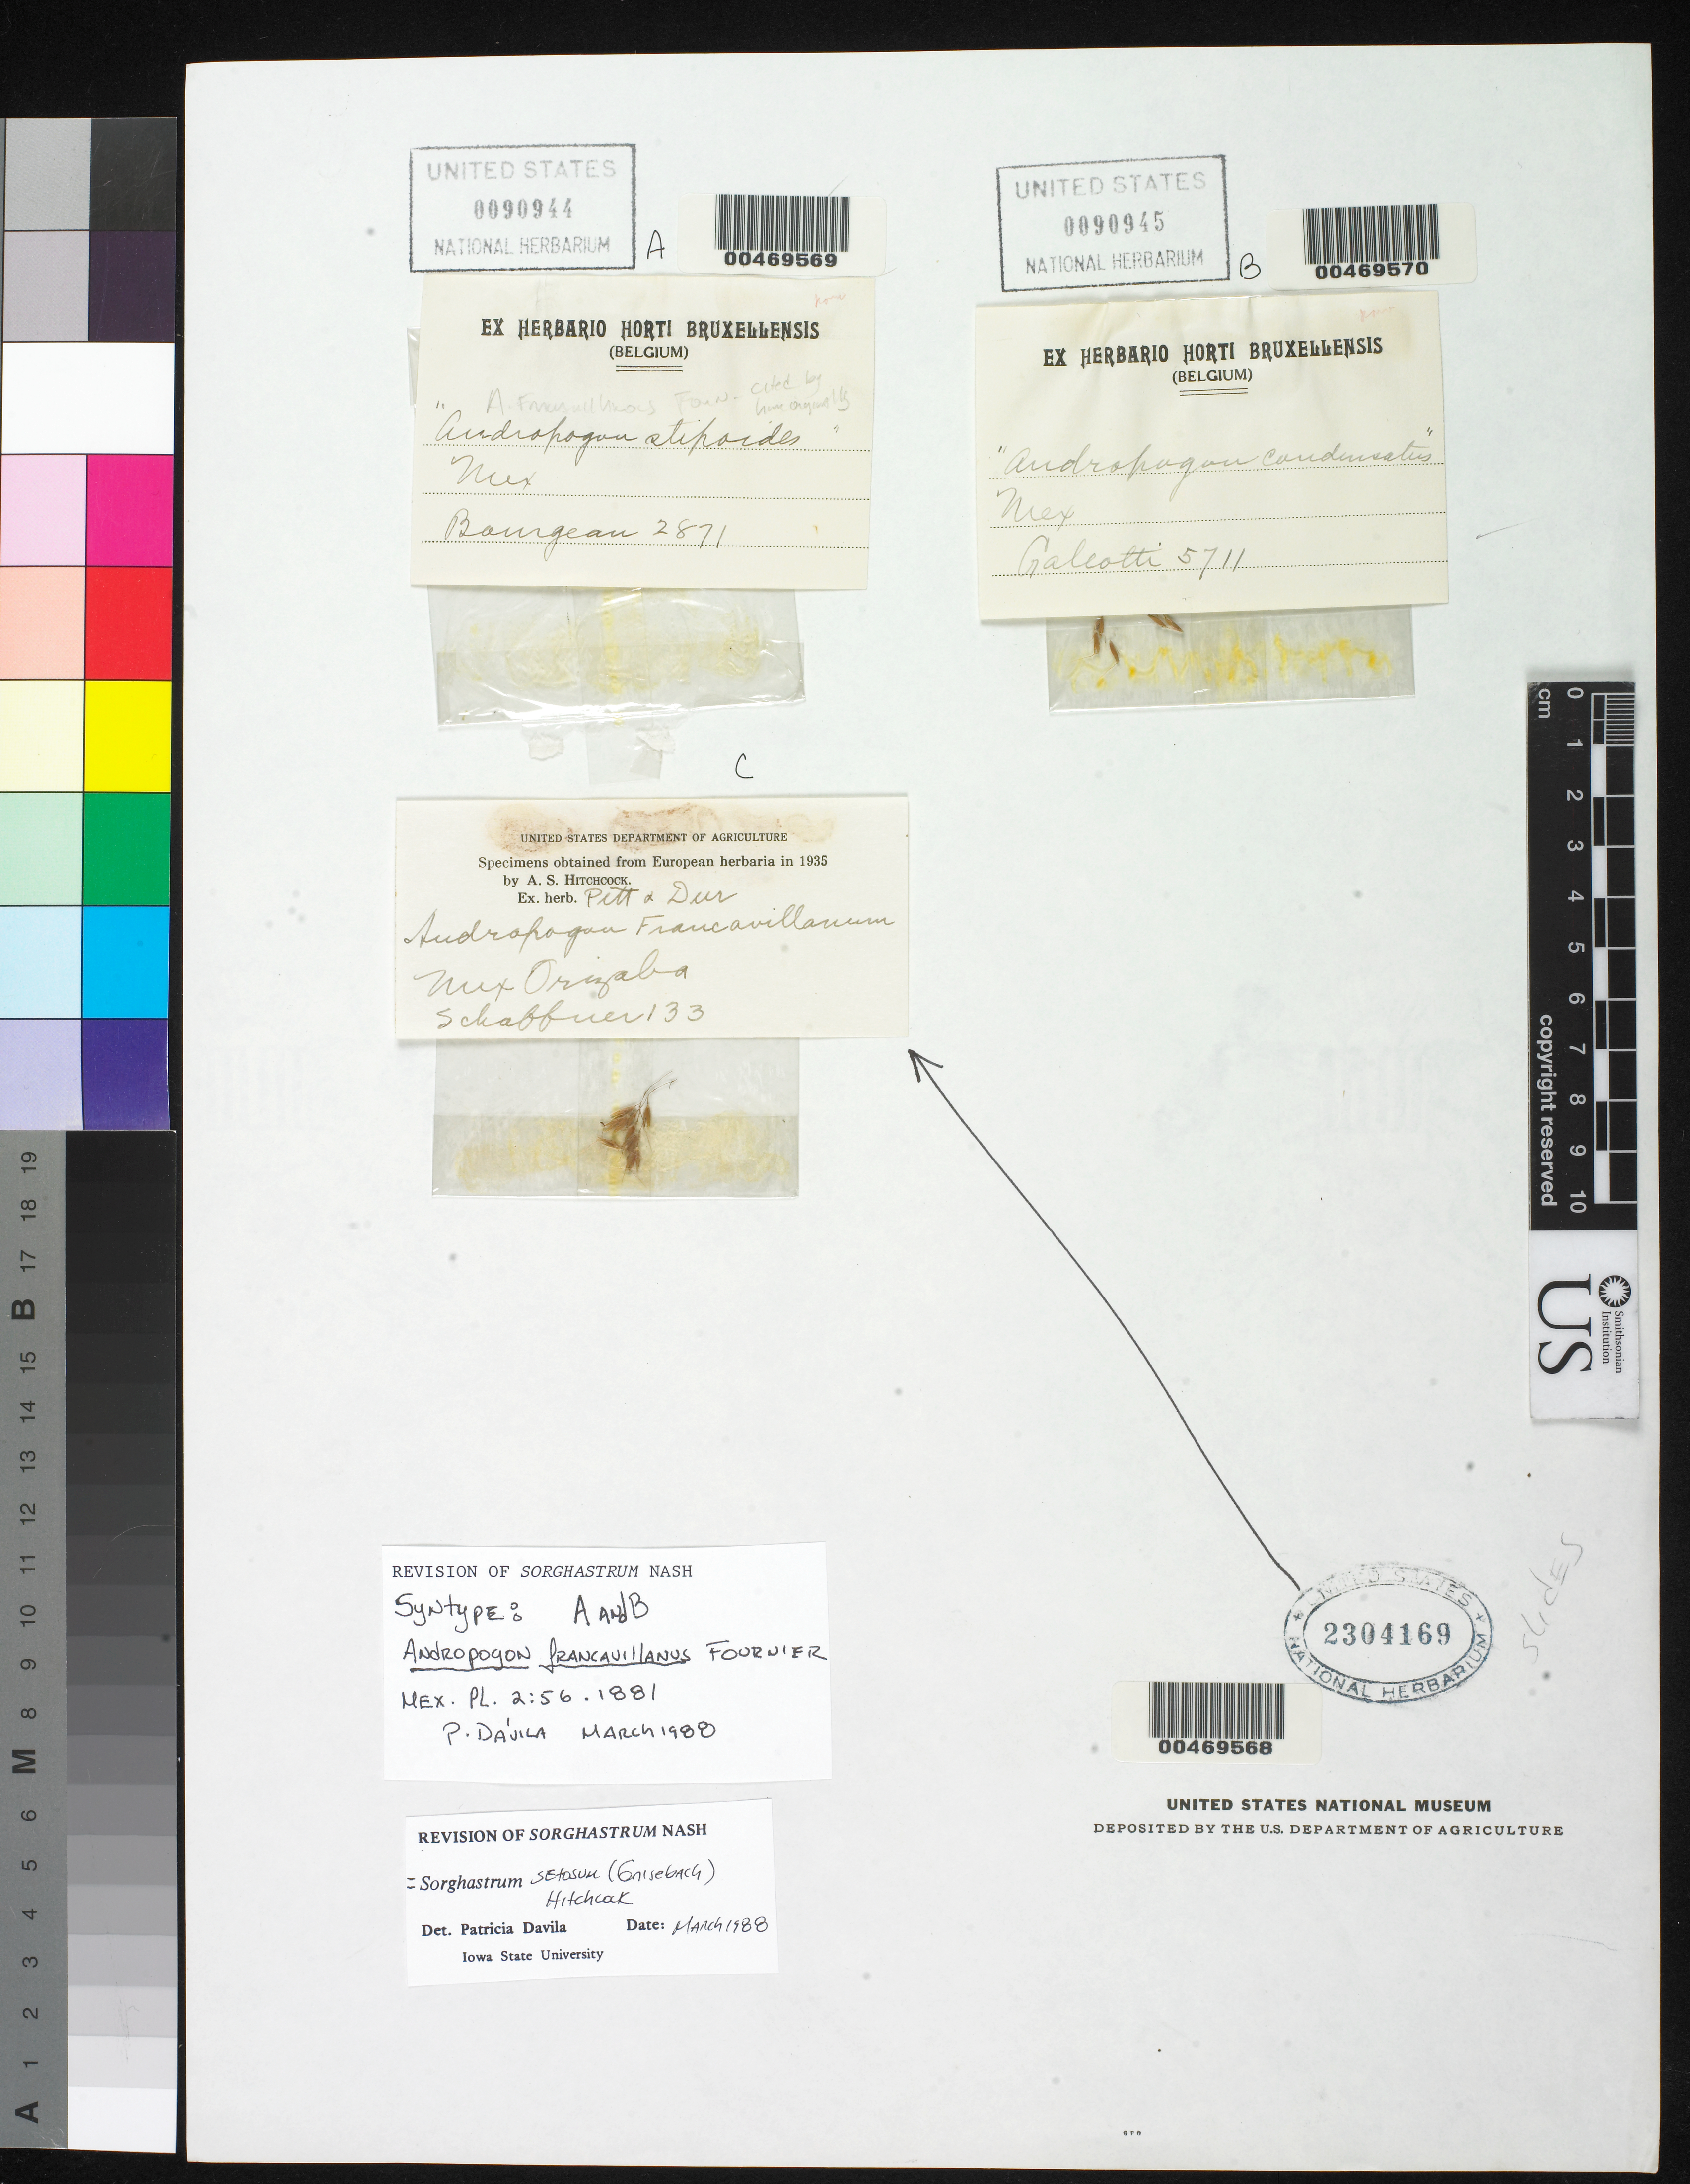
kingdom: Plantae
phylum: Tracheophyta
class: Liliopsida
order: Poales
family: Poaceae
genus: Andropogon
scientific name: Andropogon francavillanus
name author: E. Fourn.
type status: Syntype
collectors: E. Bourgeau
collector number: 2871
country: Mexico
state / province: Jalisco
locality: San Ramon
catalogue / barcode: US 90944